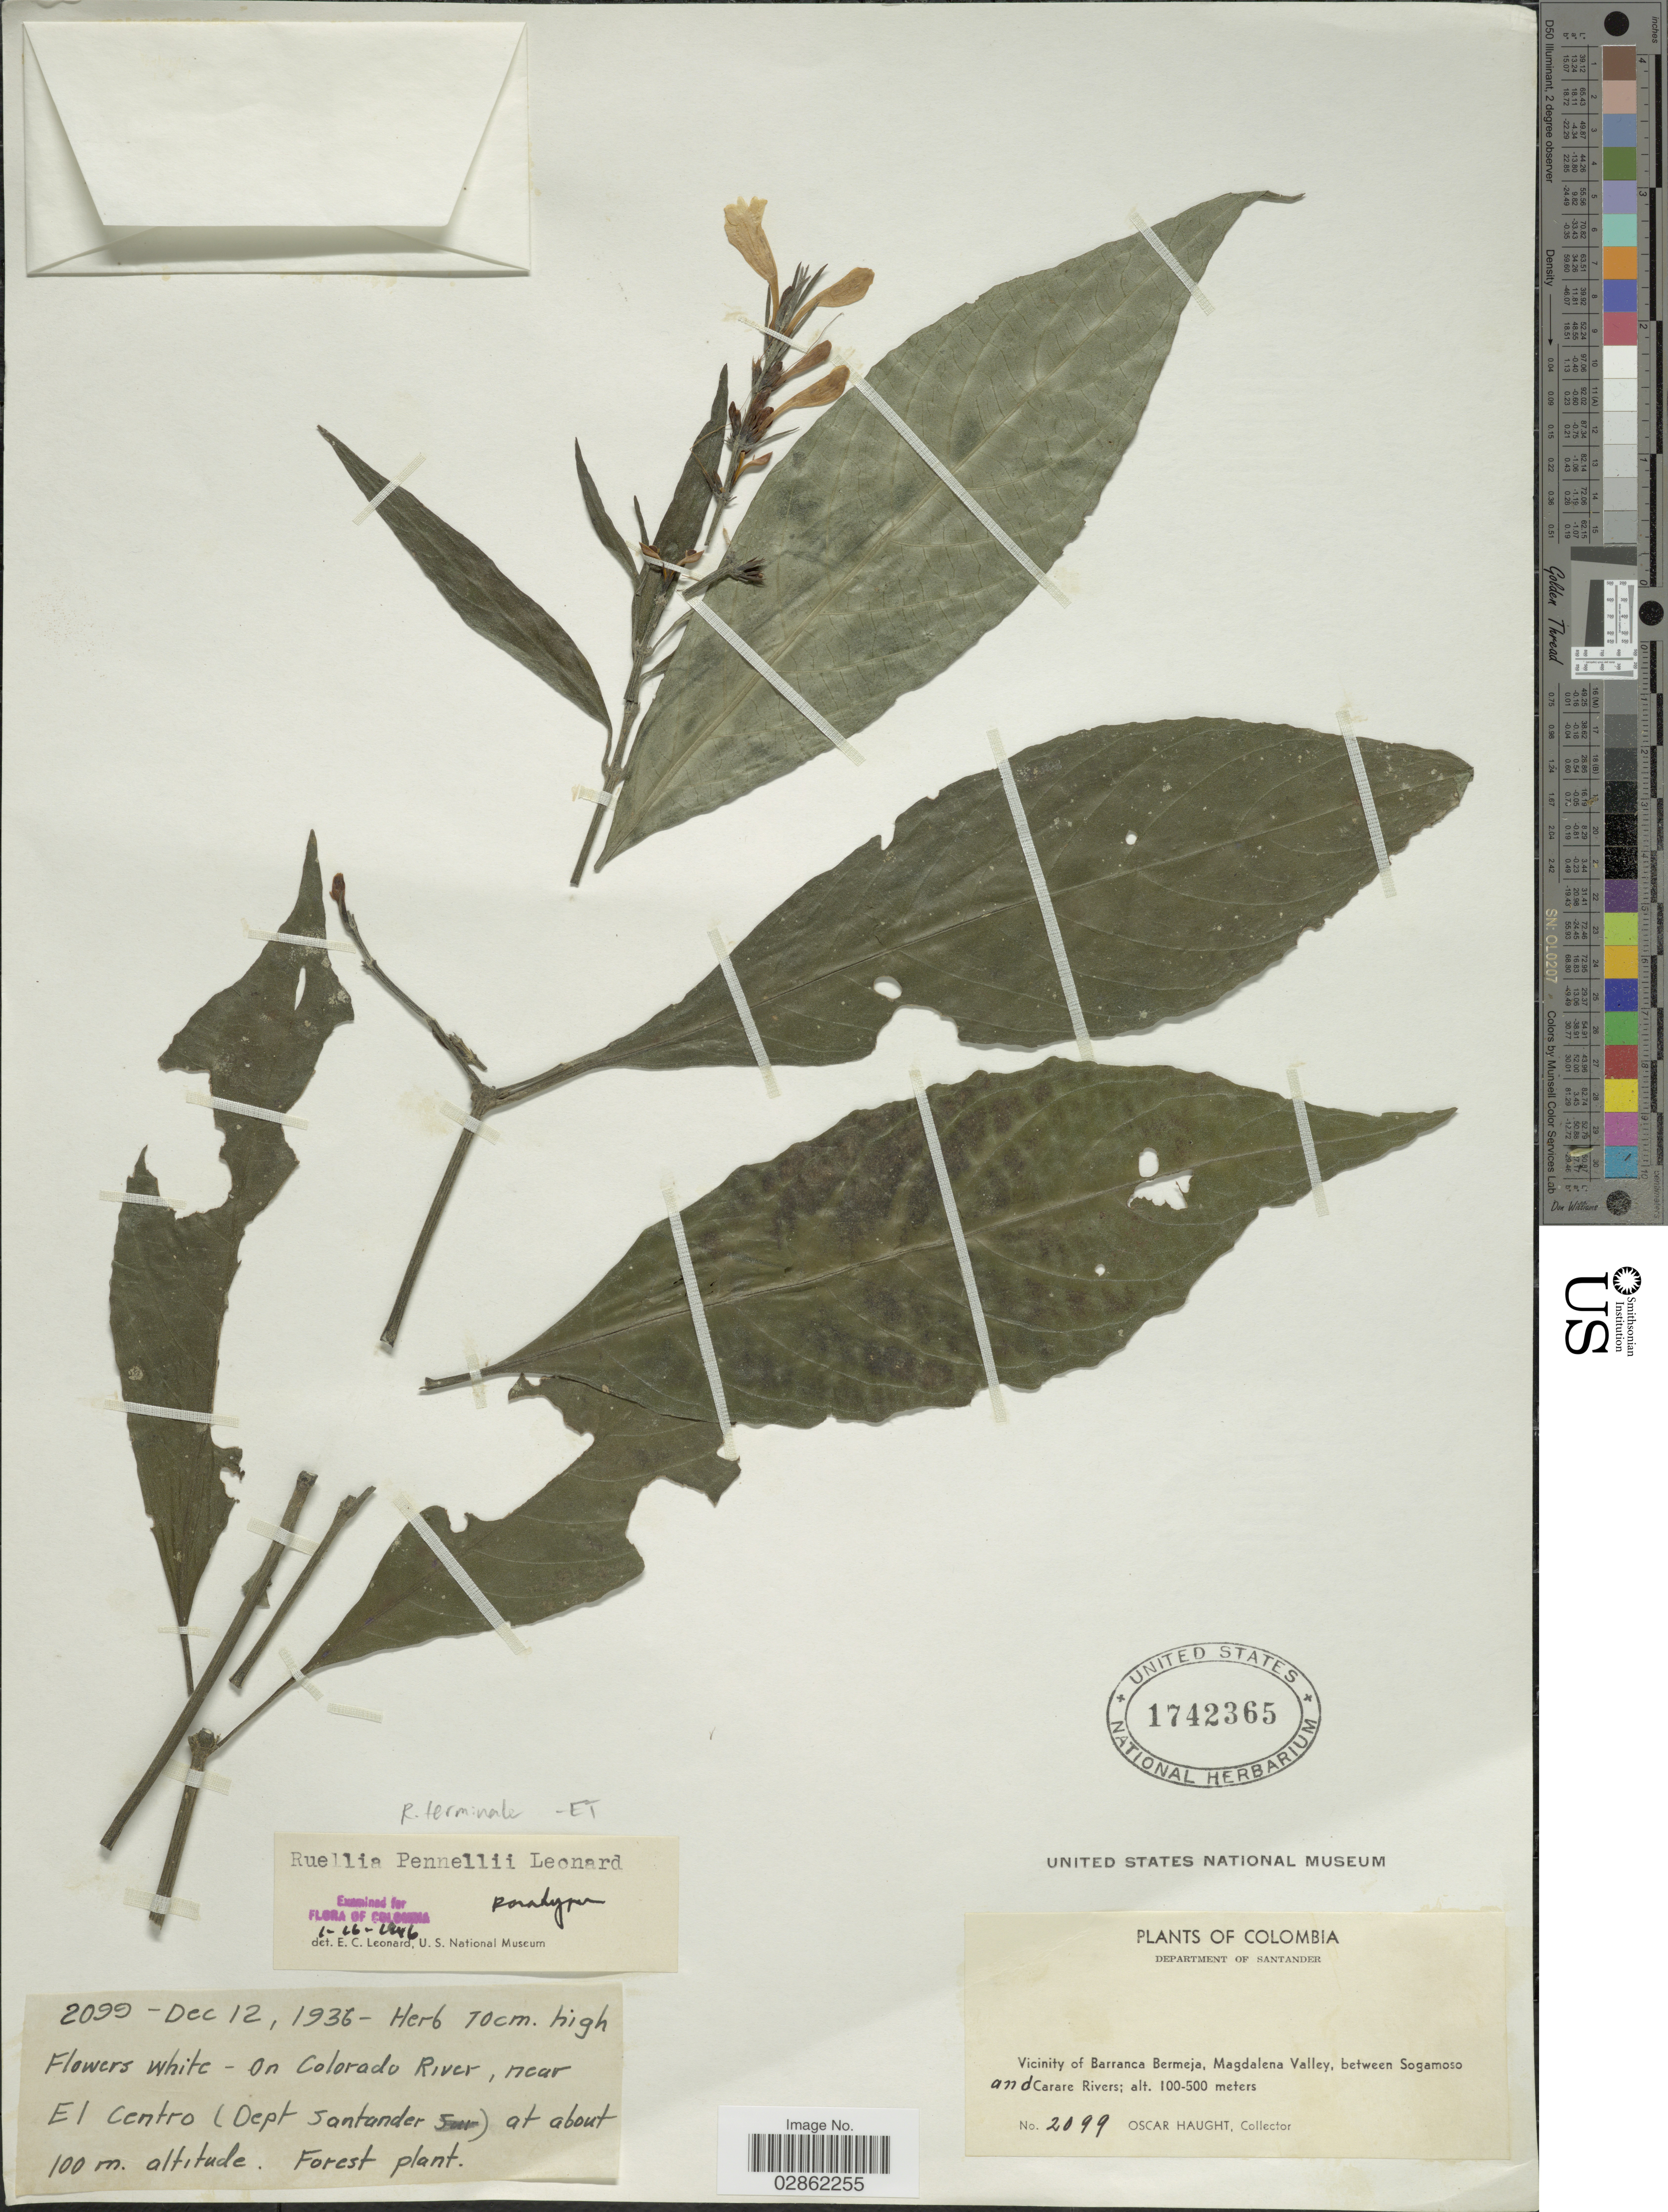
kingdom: Plantae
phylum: Tracheophyta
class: Magnoliopsida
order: Lamiales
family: Acanthaceae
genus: Ruellia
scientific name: Ruellia terminalis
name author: (Nees) Wassh.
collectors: O. Haught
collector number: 2099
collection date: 1936-12-12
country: Colombia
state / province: Santander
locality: Department of Santander, Vicinity of Barranca Bermeja, Magdalena Valley, between Sogamoso and Carare Rivers, on Colorado River, near El Centro.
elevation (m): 100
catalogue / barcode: US 1742365